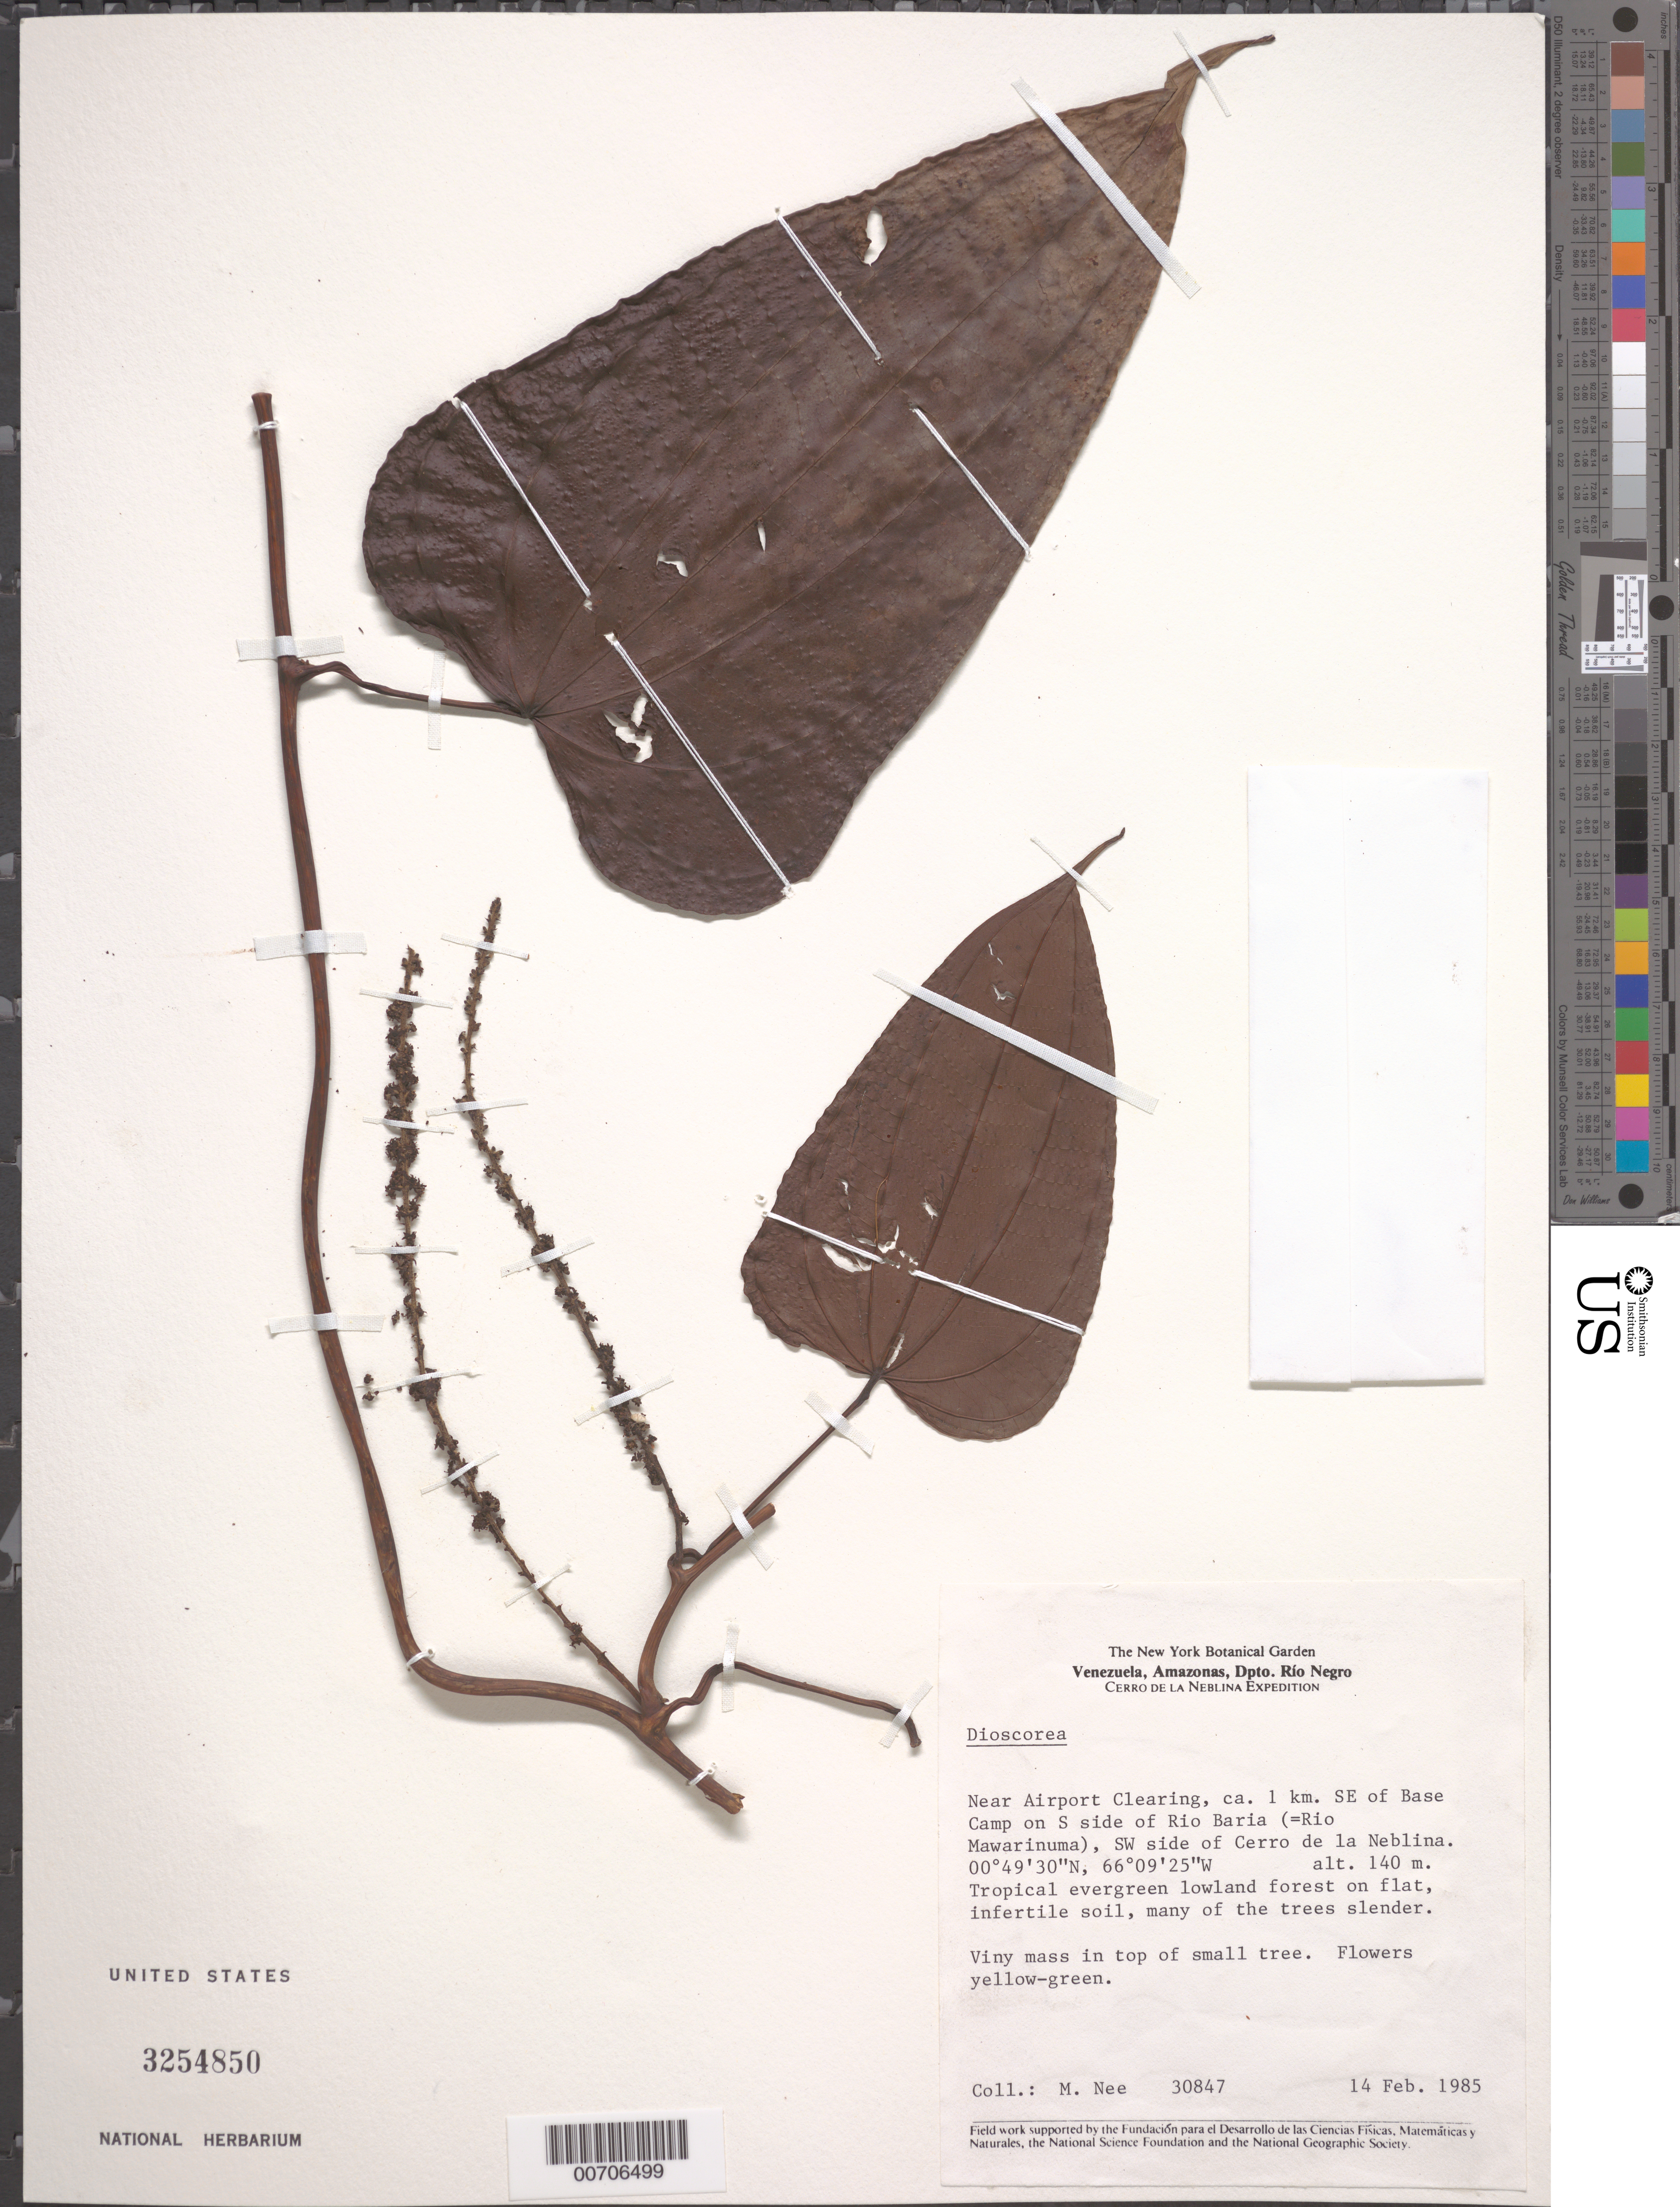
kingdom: Plantae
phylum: Tracheophyta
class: Liliopsida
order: Dioscoreales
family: Dioscoreaceae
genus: Dioscorea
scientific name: Dioscorea sp.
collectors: M. Nee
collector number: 30847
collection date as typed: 14-Feb-85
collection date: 1985-02-14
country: Venezuela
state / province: Amazonas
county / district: Río Negro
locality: Bongo Trail, 1 km SE of base camp on S side of Río Baria (Río Mawarinuma)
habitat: Tropical evergreen lowland forest on flat, infertile soil; near airport clearing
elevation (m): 140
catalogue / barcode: US 3254850